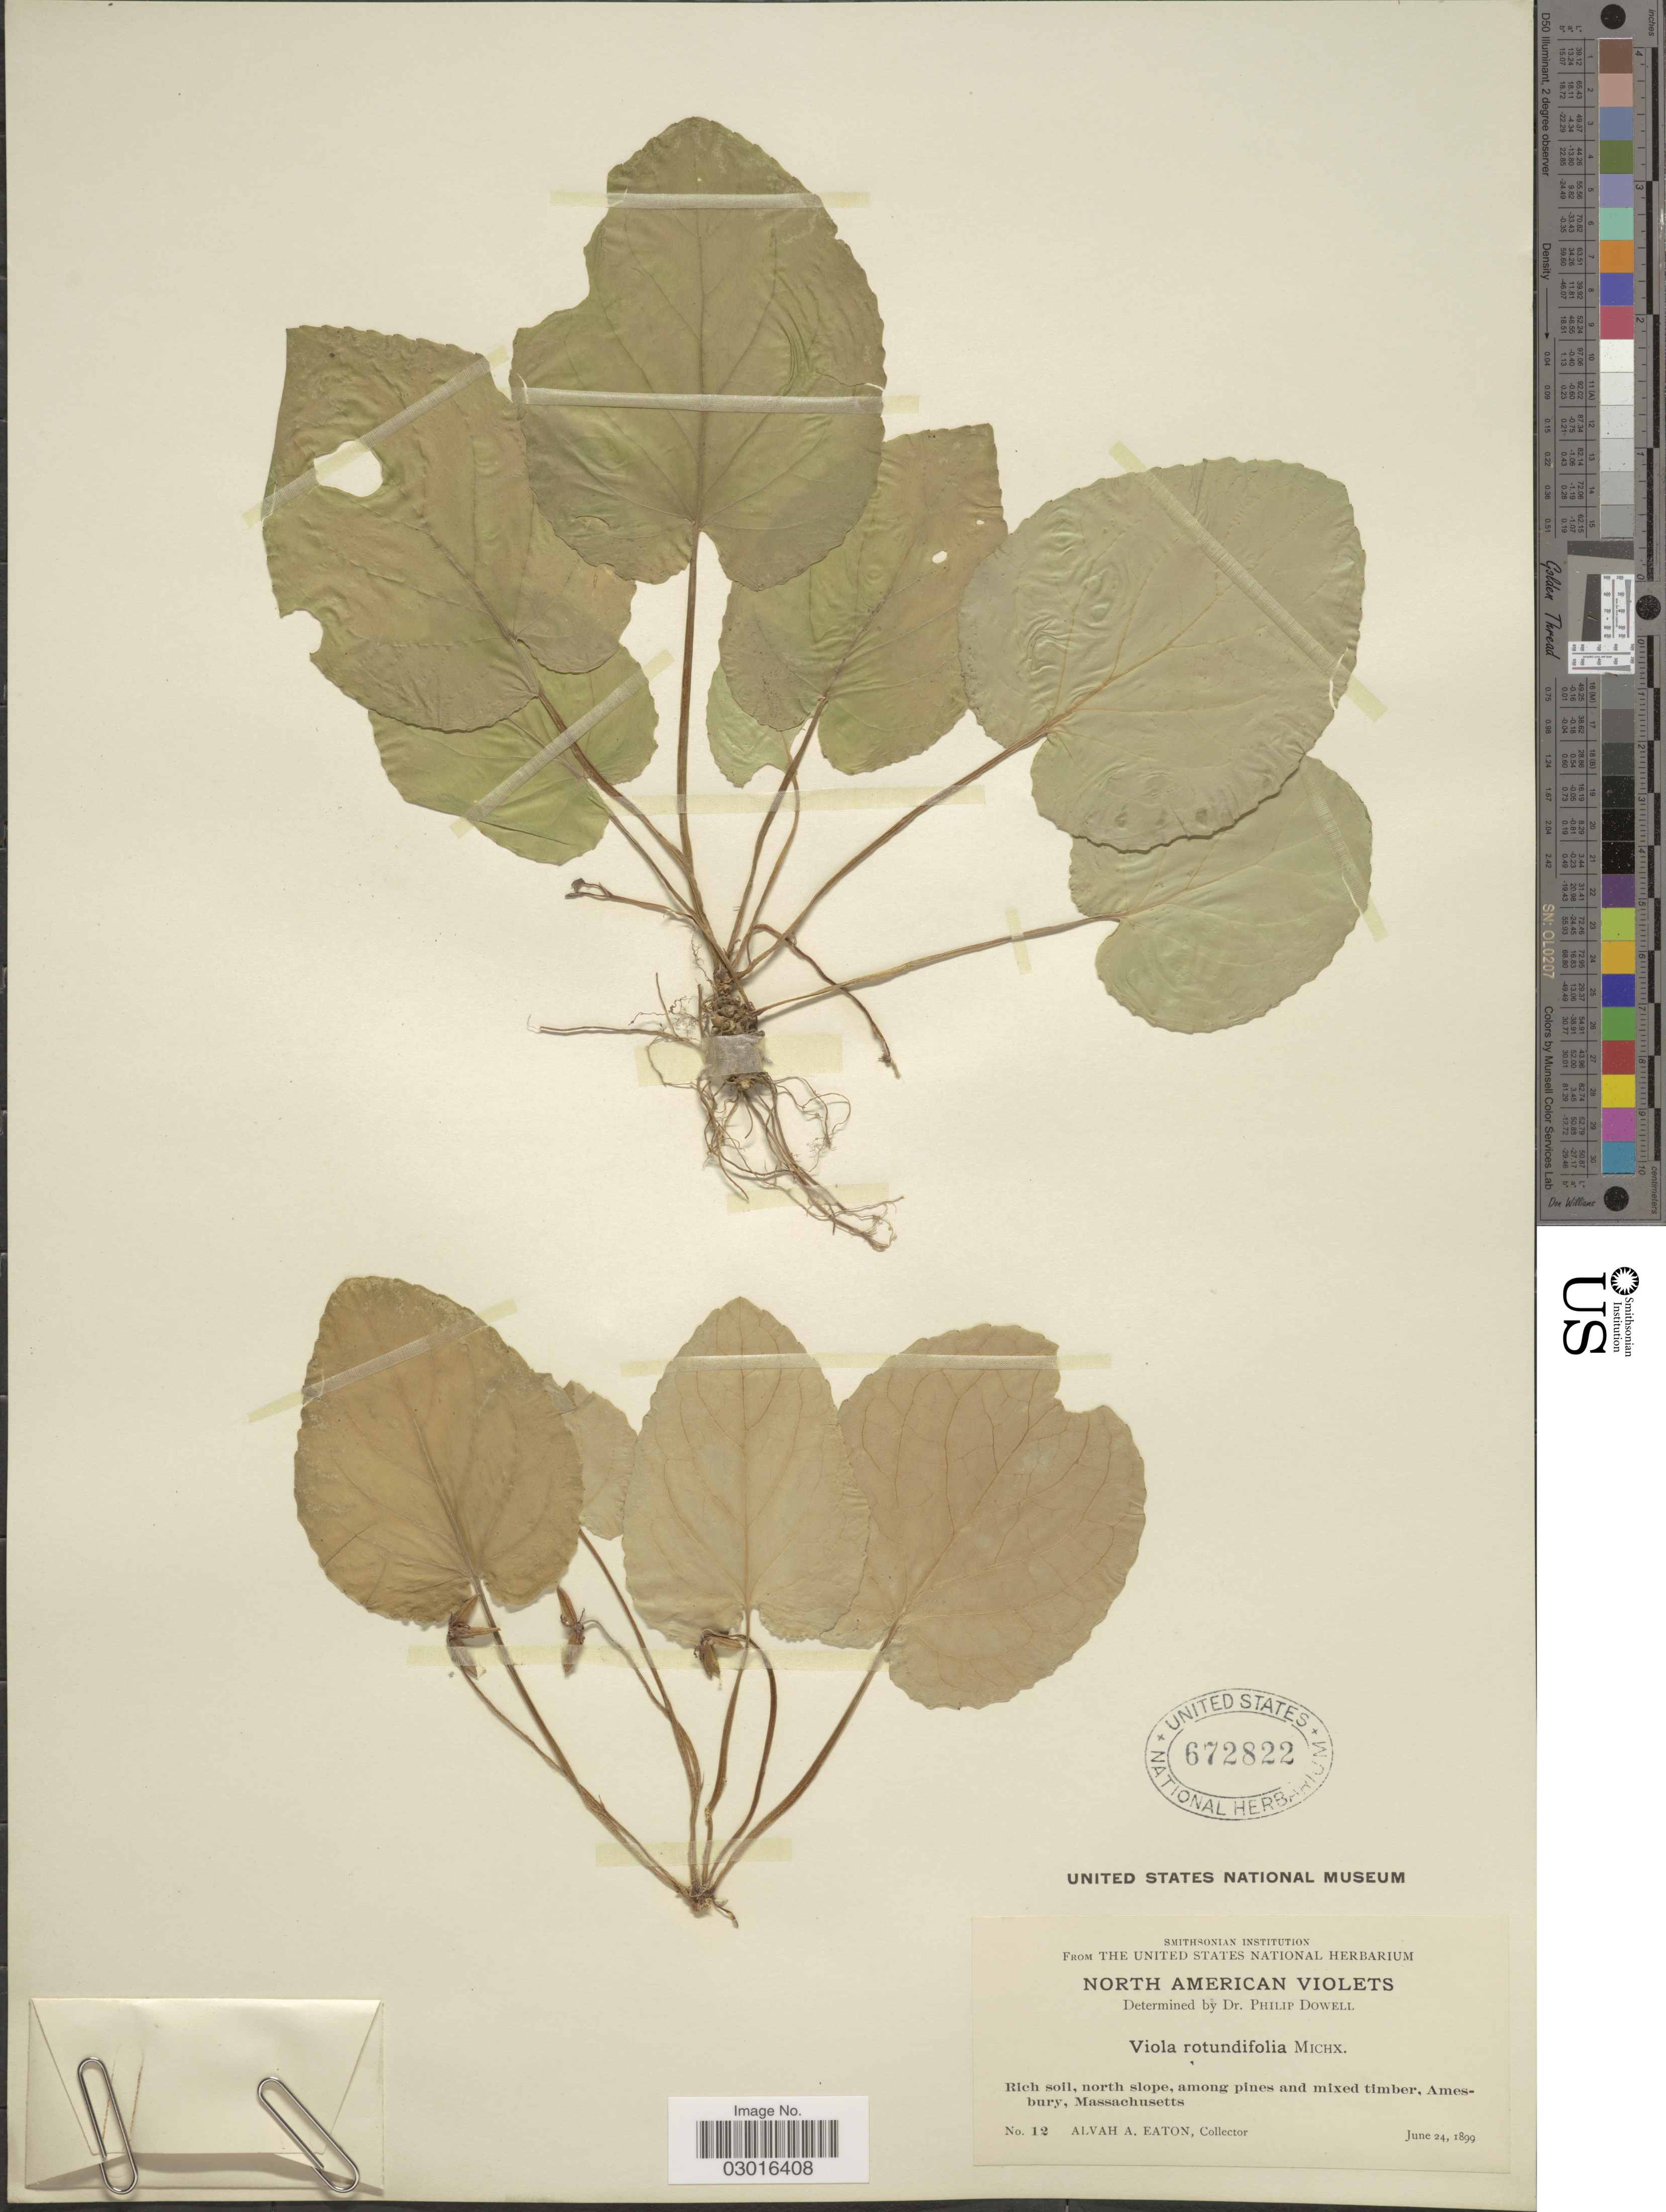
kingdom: Plantae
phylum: Tracheophyta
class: Magnoliopsida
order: Malpighiales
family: Violaceae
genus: Viola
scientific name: Viola rotundifolia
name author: Michx.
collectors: A. A. Eaton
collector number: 12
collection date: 1899-06-24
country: United States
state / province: Massachusetts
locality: North slope, among pines and mixed timber, Amesbury.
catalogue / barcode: US 672822